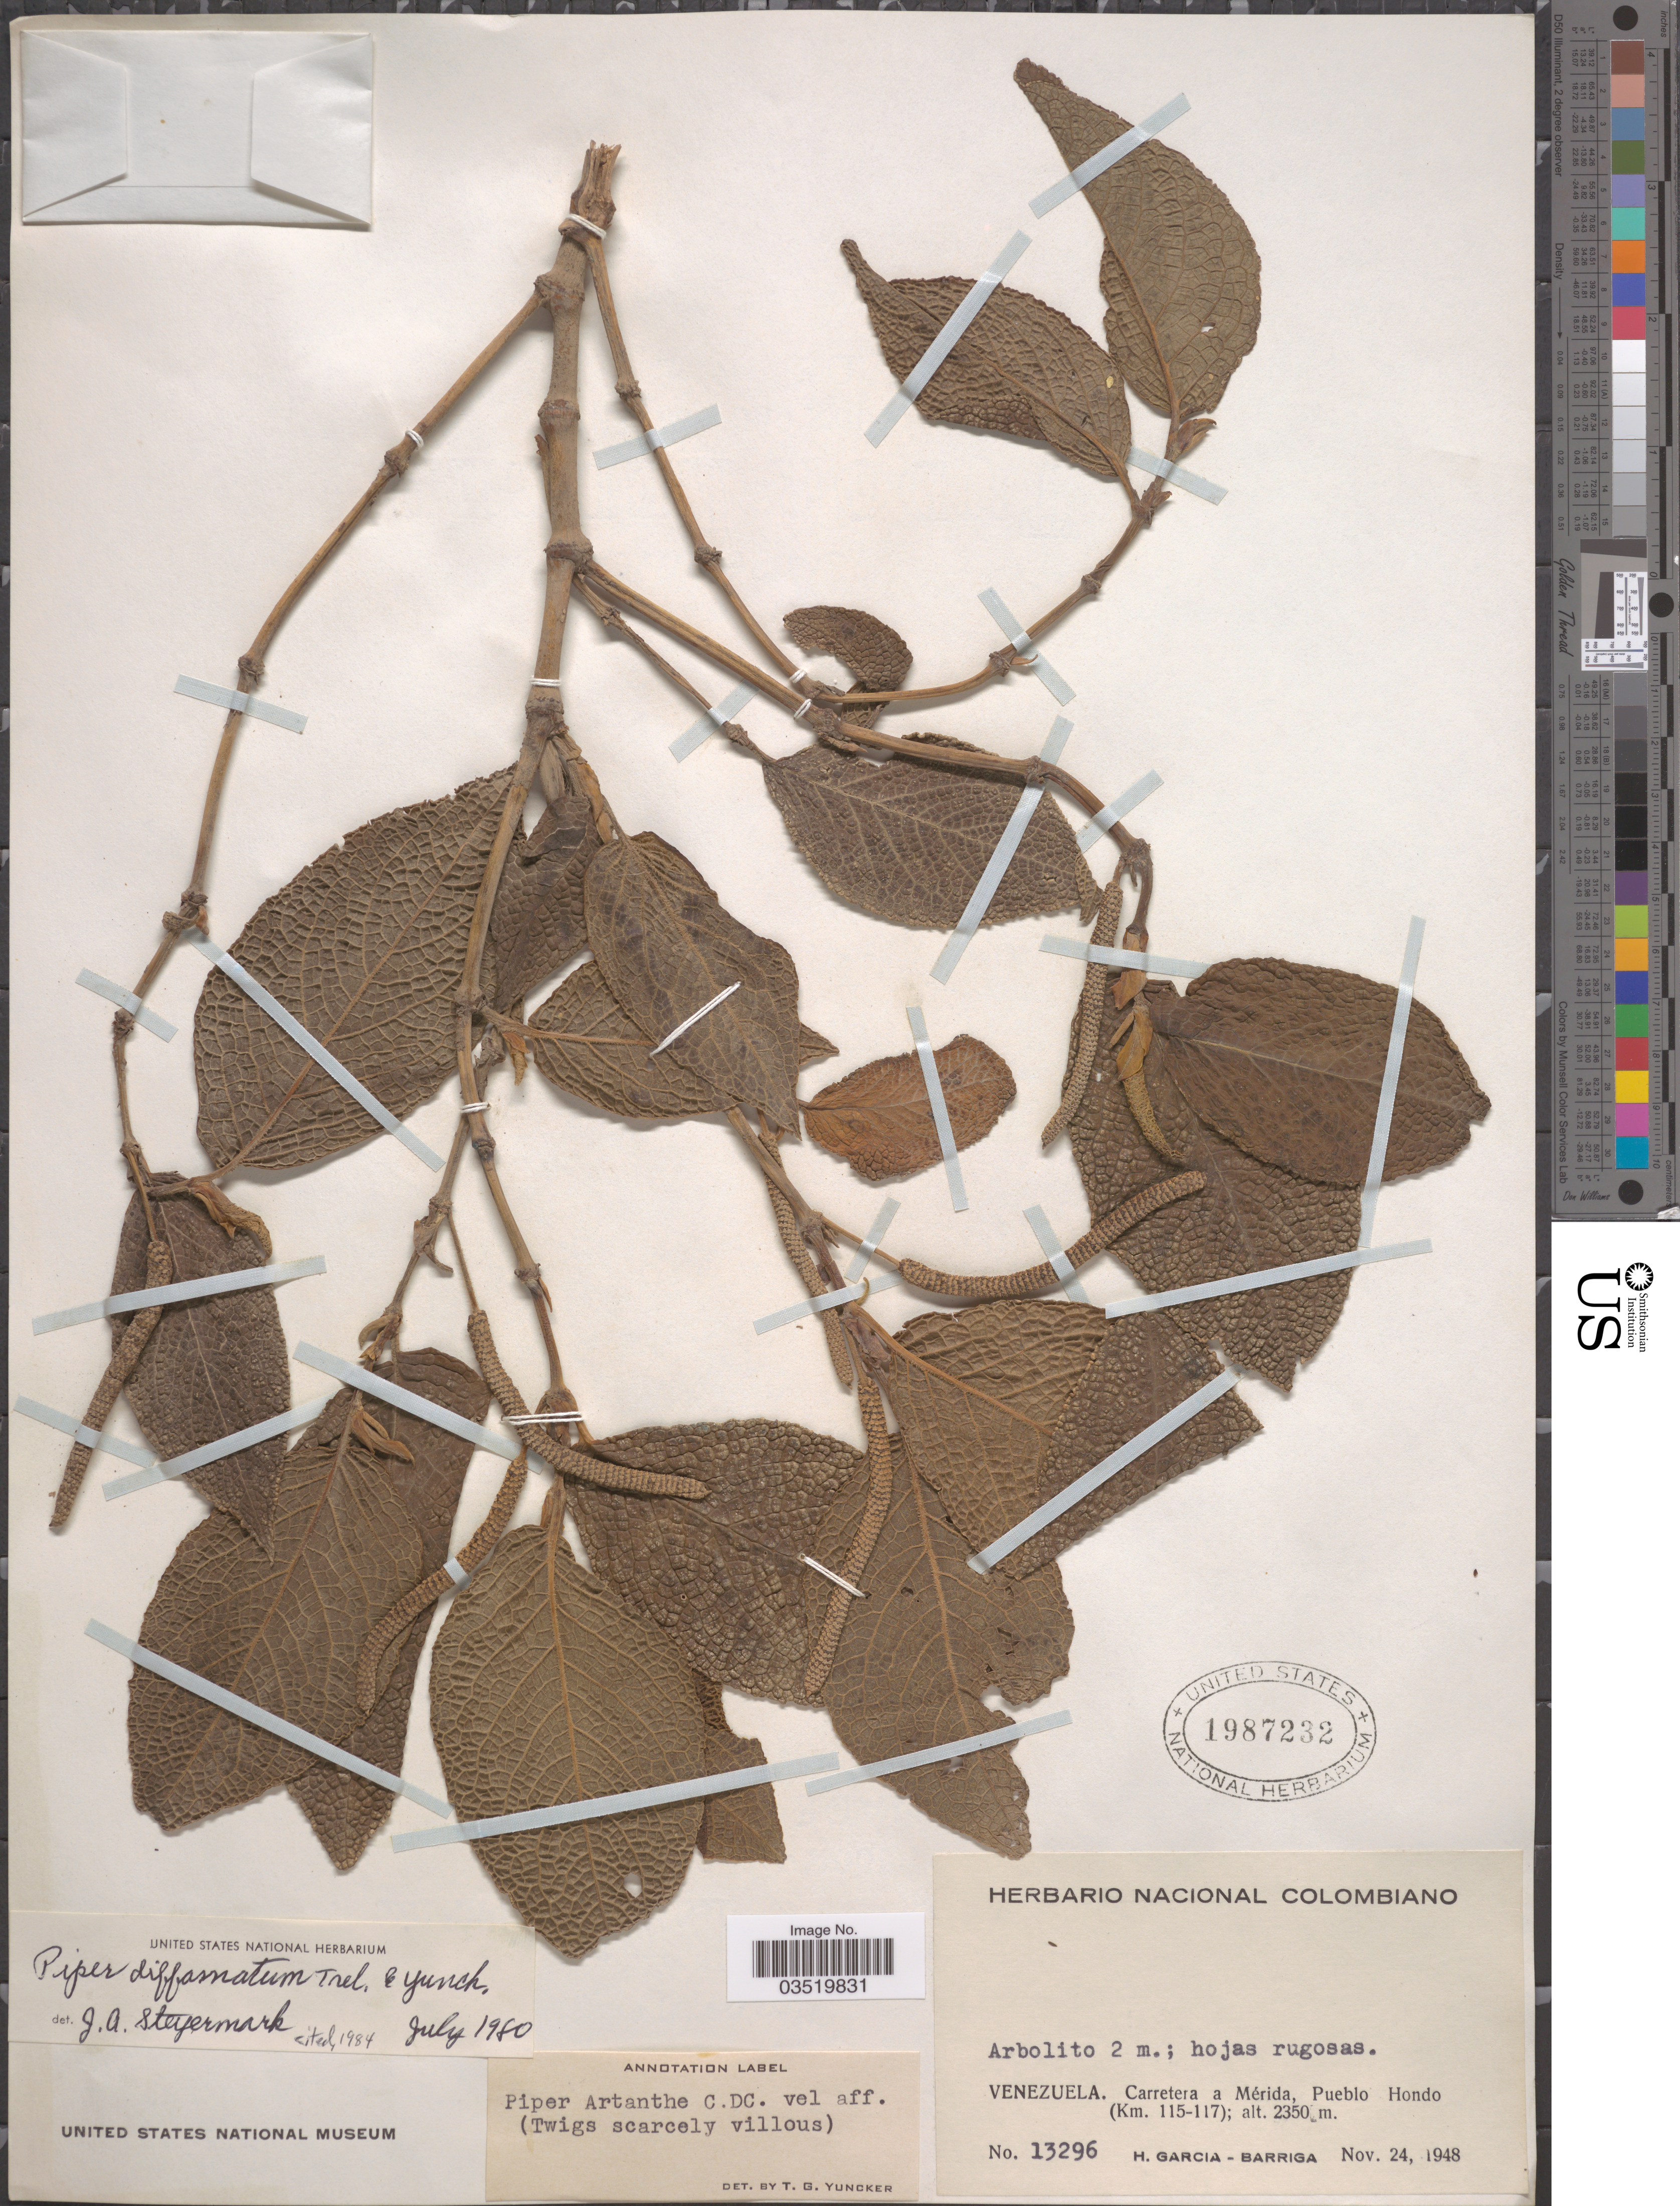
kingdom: Plantae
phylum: Tracheophyta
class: Magnoliopsida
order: Piperales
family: Piperaceae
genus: Piper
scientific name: Piper diffamatum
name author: Trel. & Yunck.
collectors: H. García Barriga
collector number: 13296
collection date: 1948-11-24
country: Venezuela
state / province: Merida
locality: Carretera a Mérida, Pueblo Hondo (Km. 115-117).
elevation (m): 2350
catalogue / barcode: US 1987232